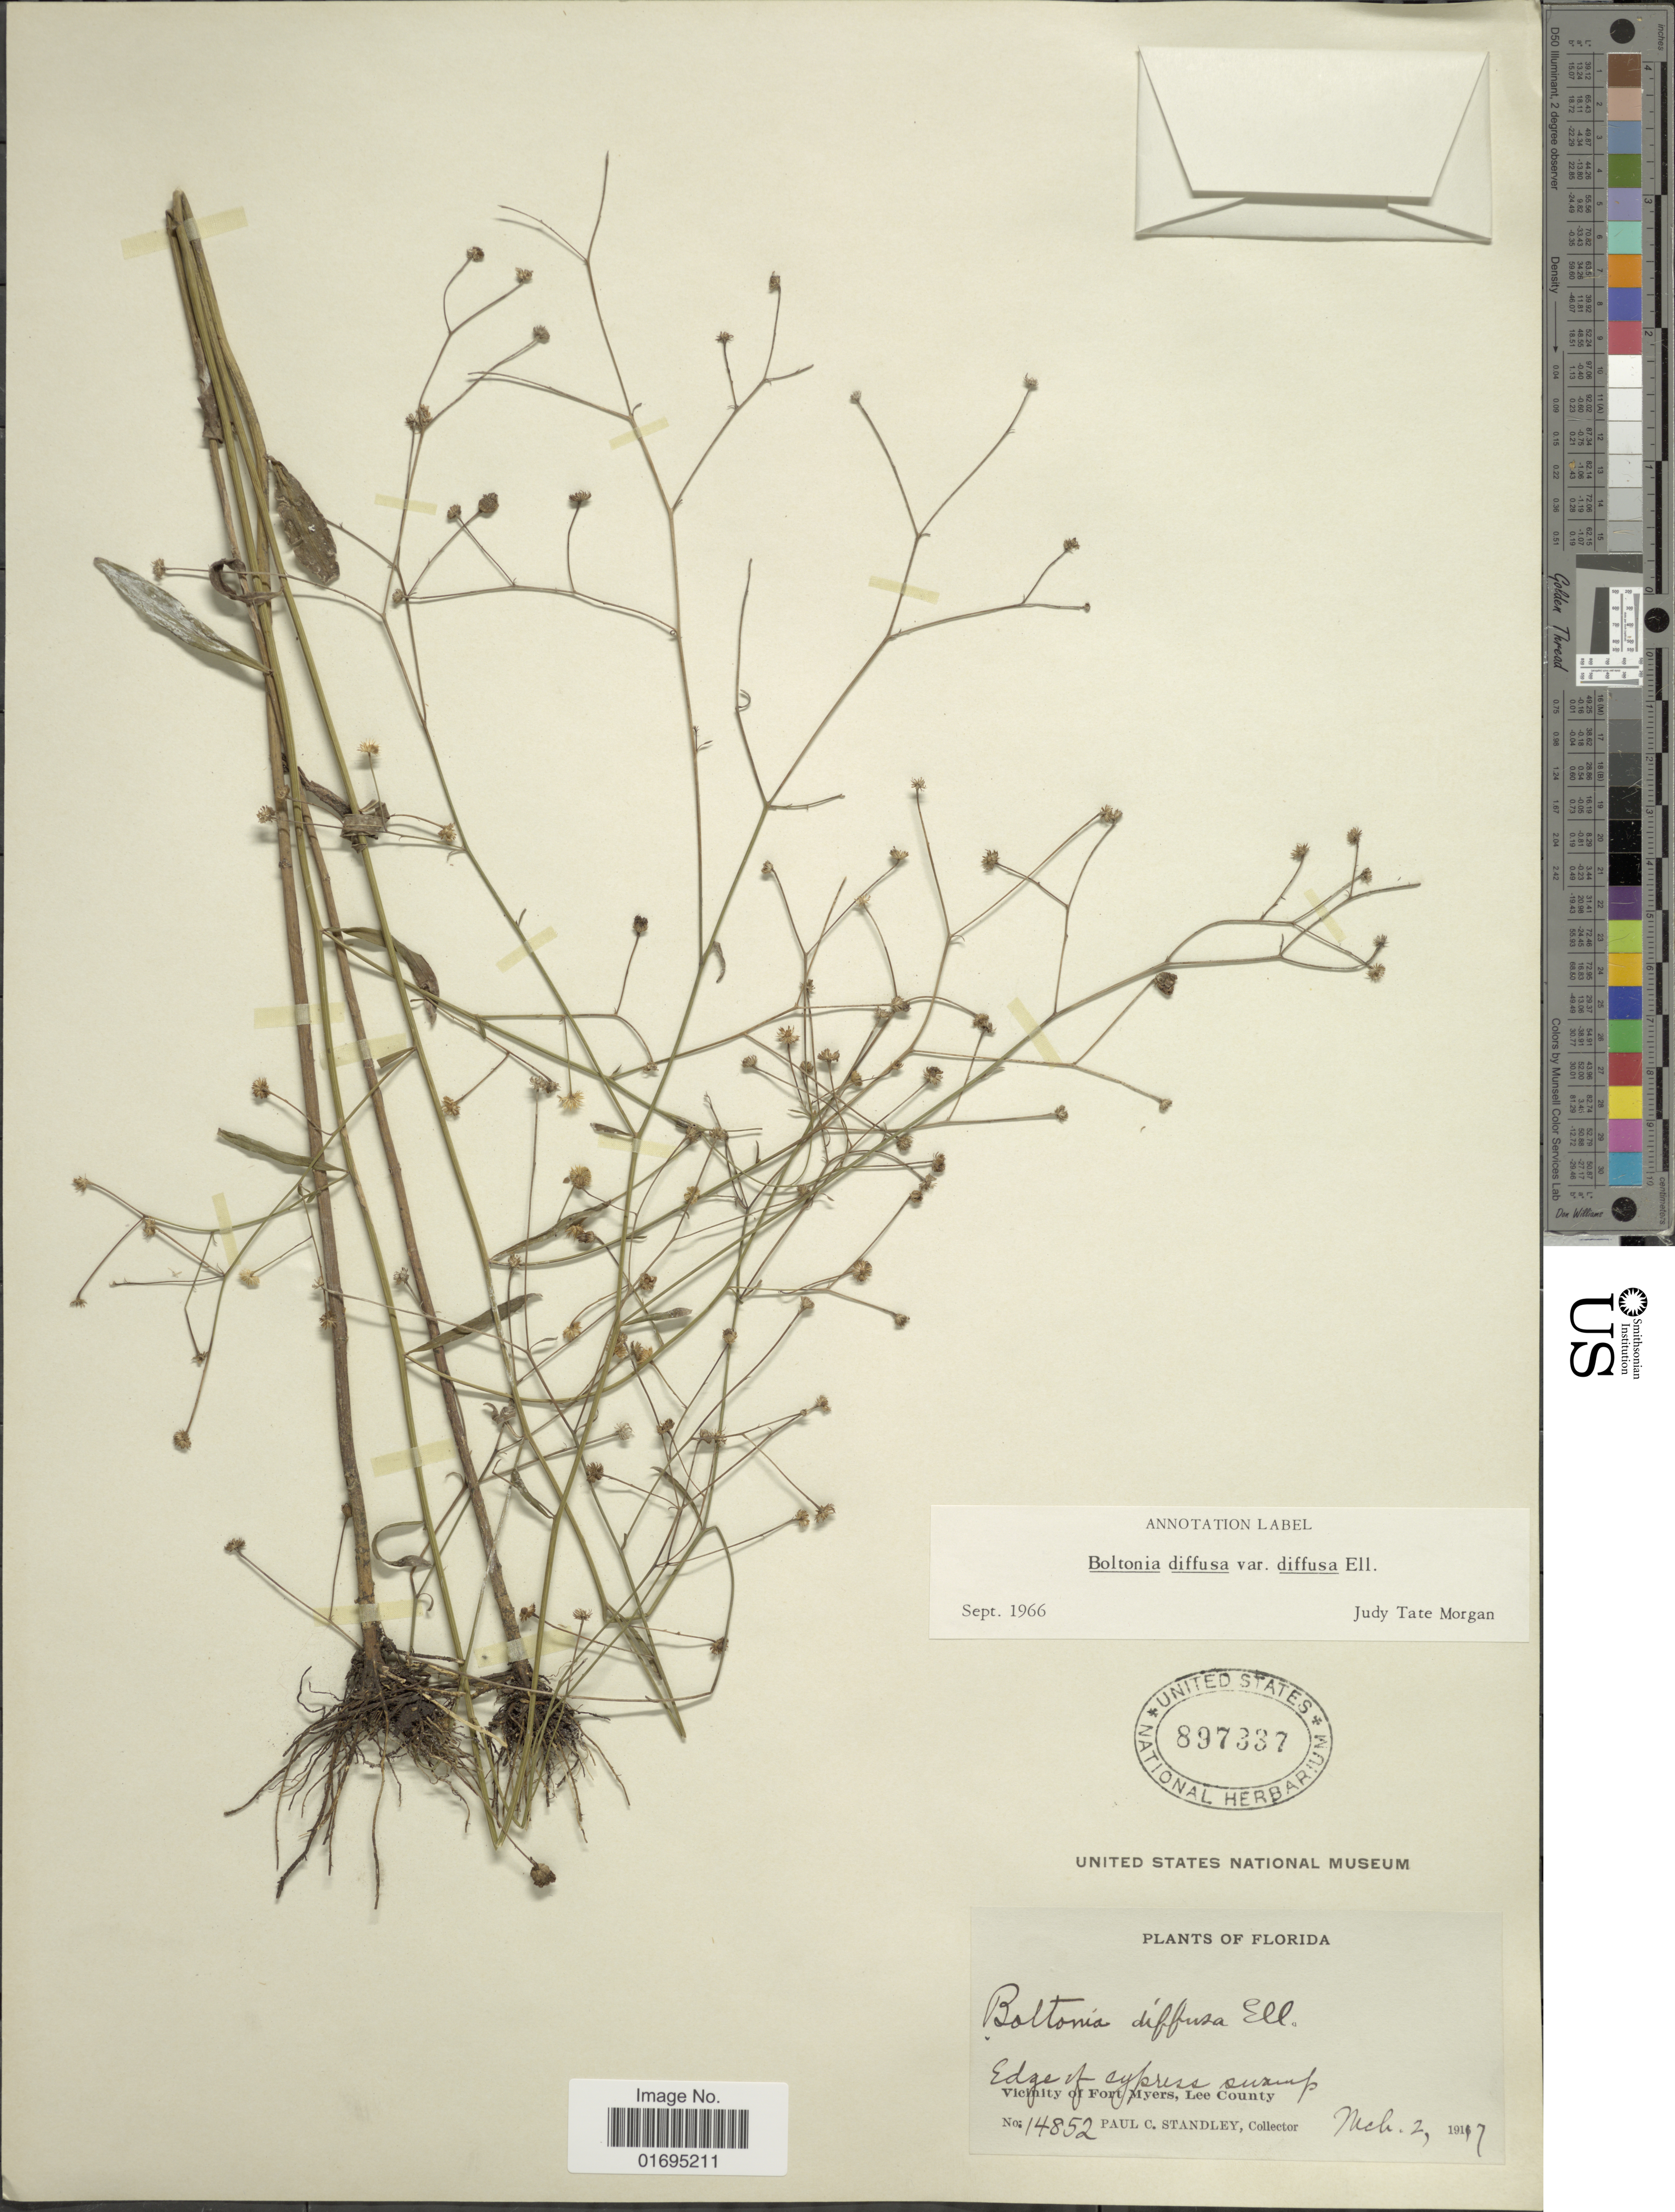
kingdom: Plantae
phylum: Tracheophyta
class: Magnoliopsida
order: Asterales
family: Asteraceae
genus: Boltonia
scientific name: Boltonia diffusa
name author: Elliott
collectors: P. C. Standley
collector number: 14852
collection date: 1917-03-02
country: United States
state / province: Florida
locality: Vicinity of Fort Meyers, Lee County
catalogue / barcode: US 897337